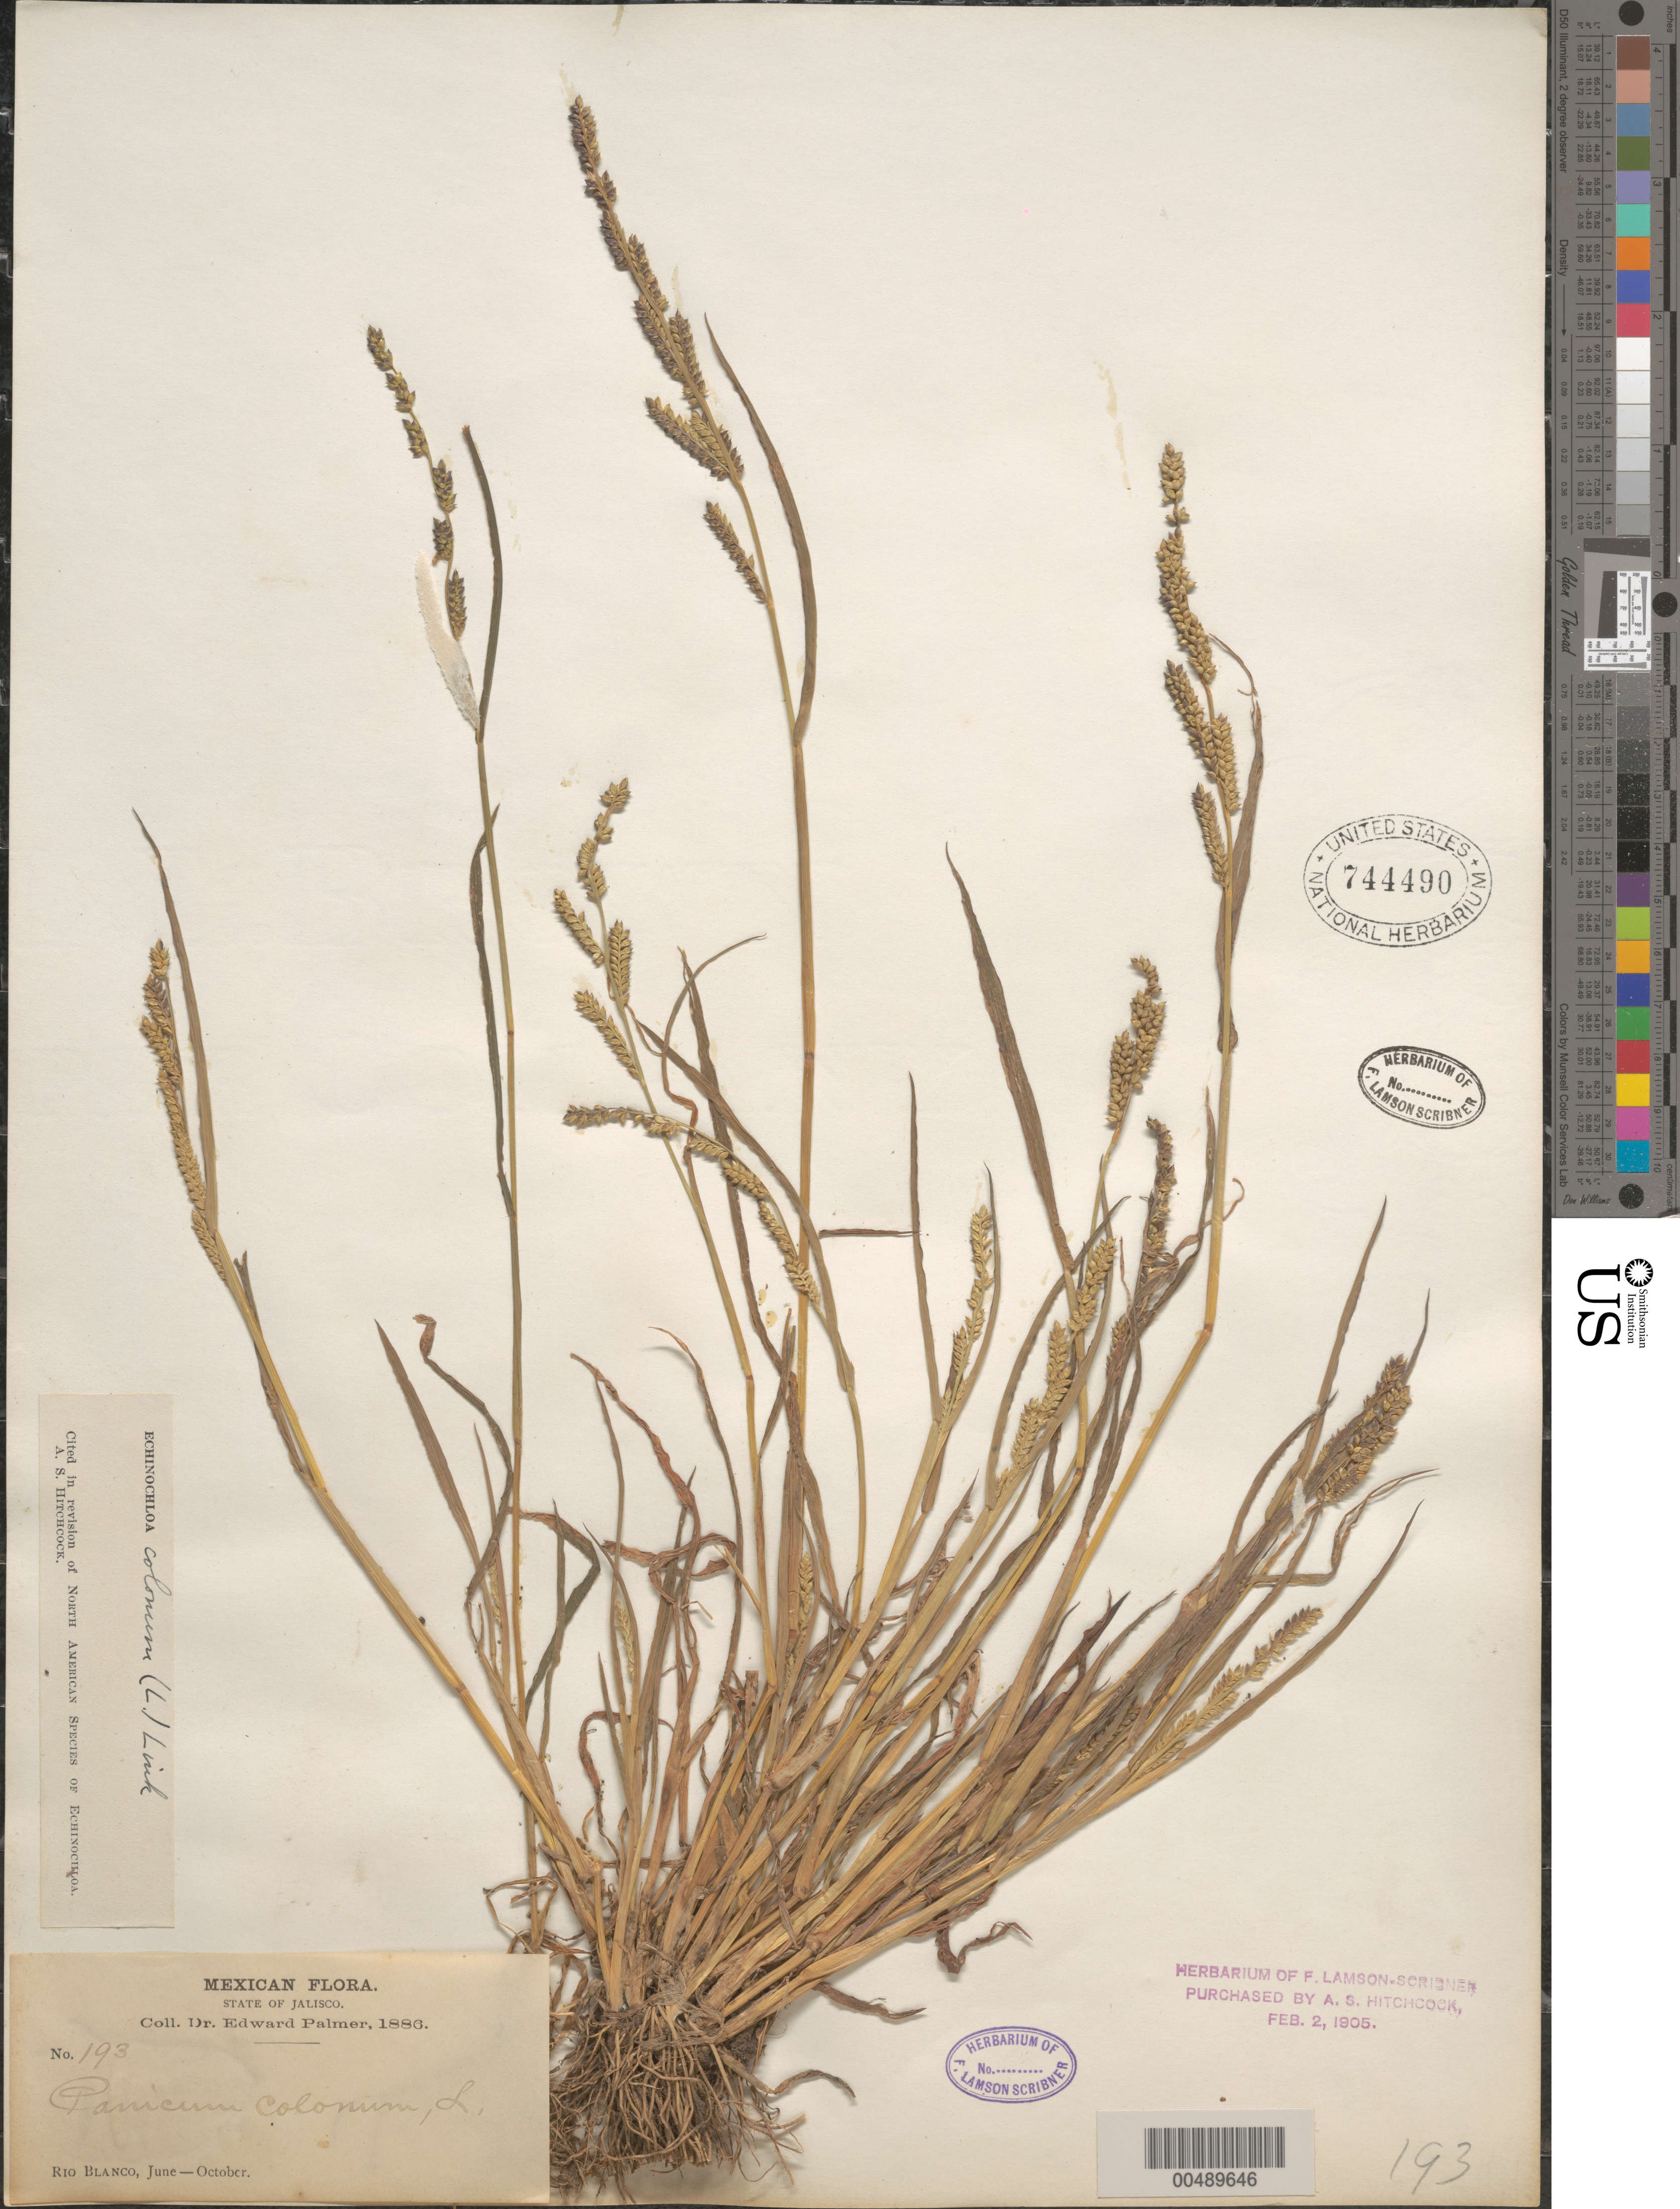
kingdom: Plantae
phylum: Tracheophyta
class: Liliopsida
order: Poales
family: Poaceae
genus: Echinochloa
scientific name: Echinochloa colona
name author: (L.) Link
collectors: E. Palmer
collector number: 193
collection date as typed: Jun 1886 to Oct 1886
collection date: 1886-06/1886-10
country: Mexico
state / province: Jalisco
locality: Rio Blanco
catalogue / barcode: US 744490